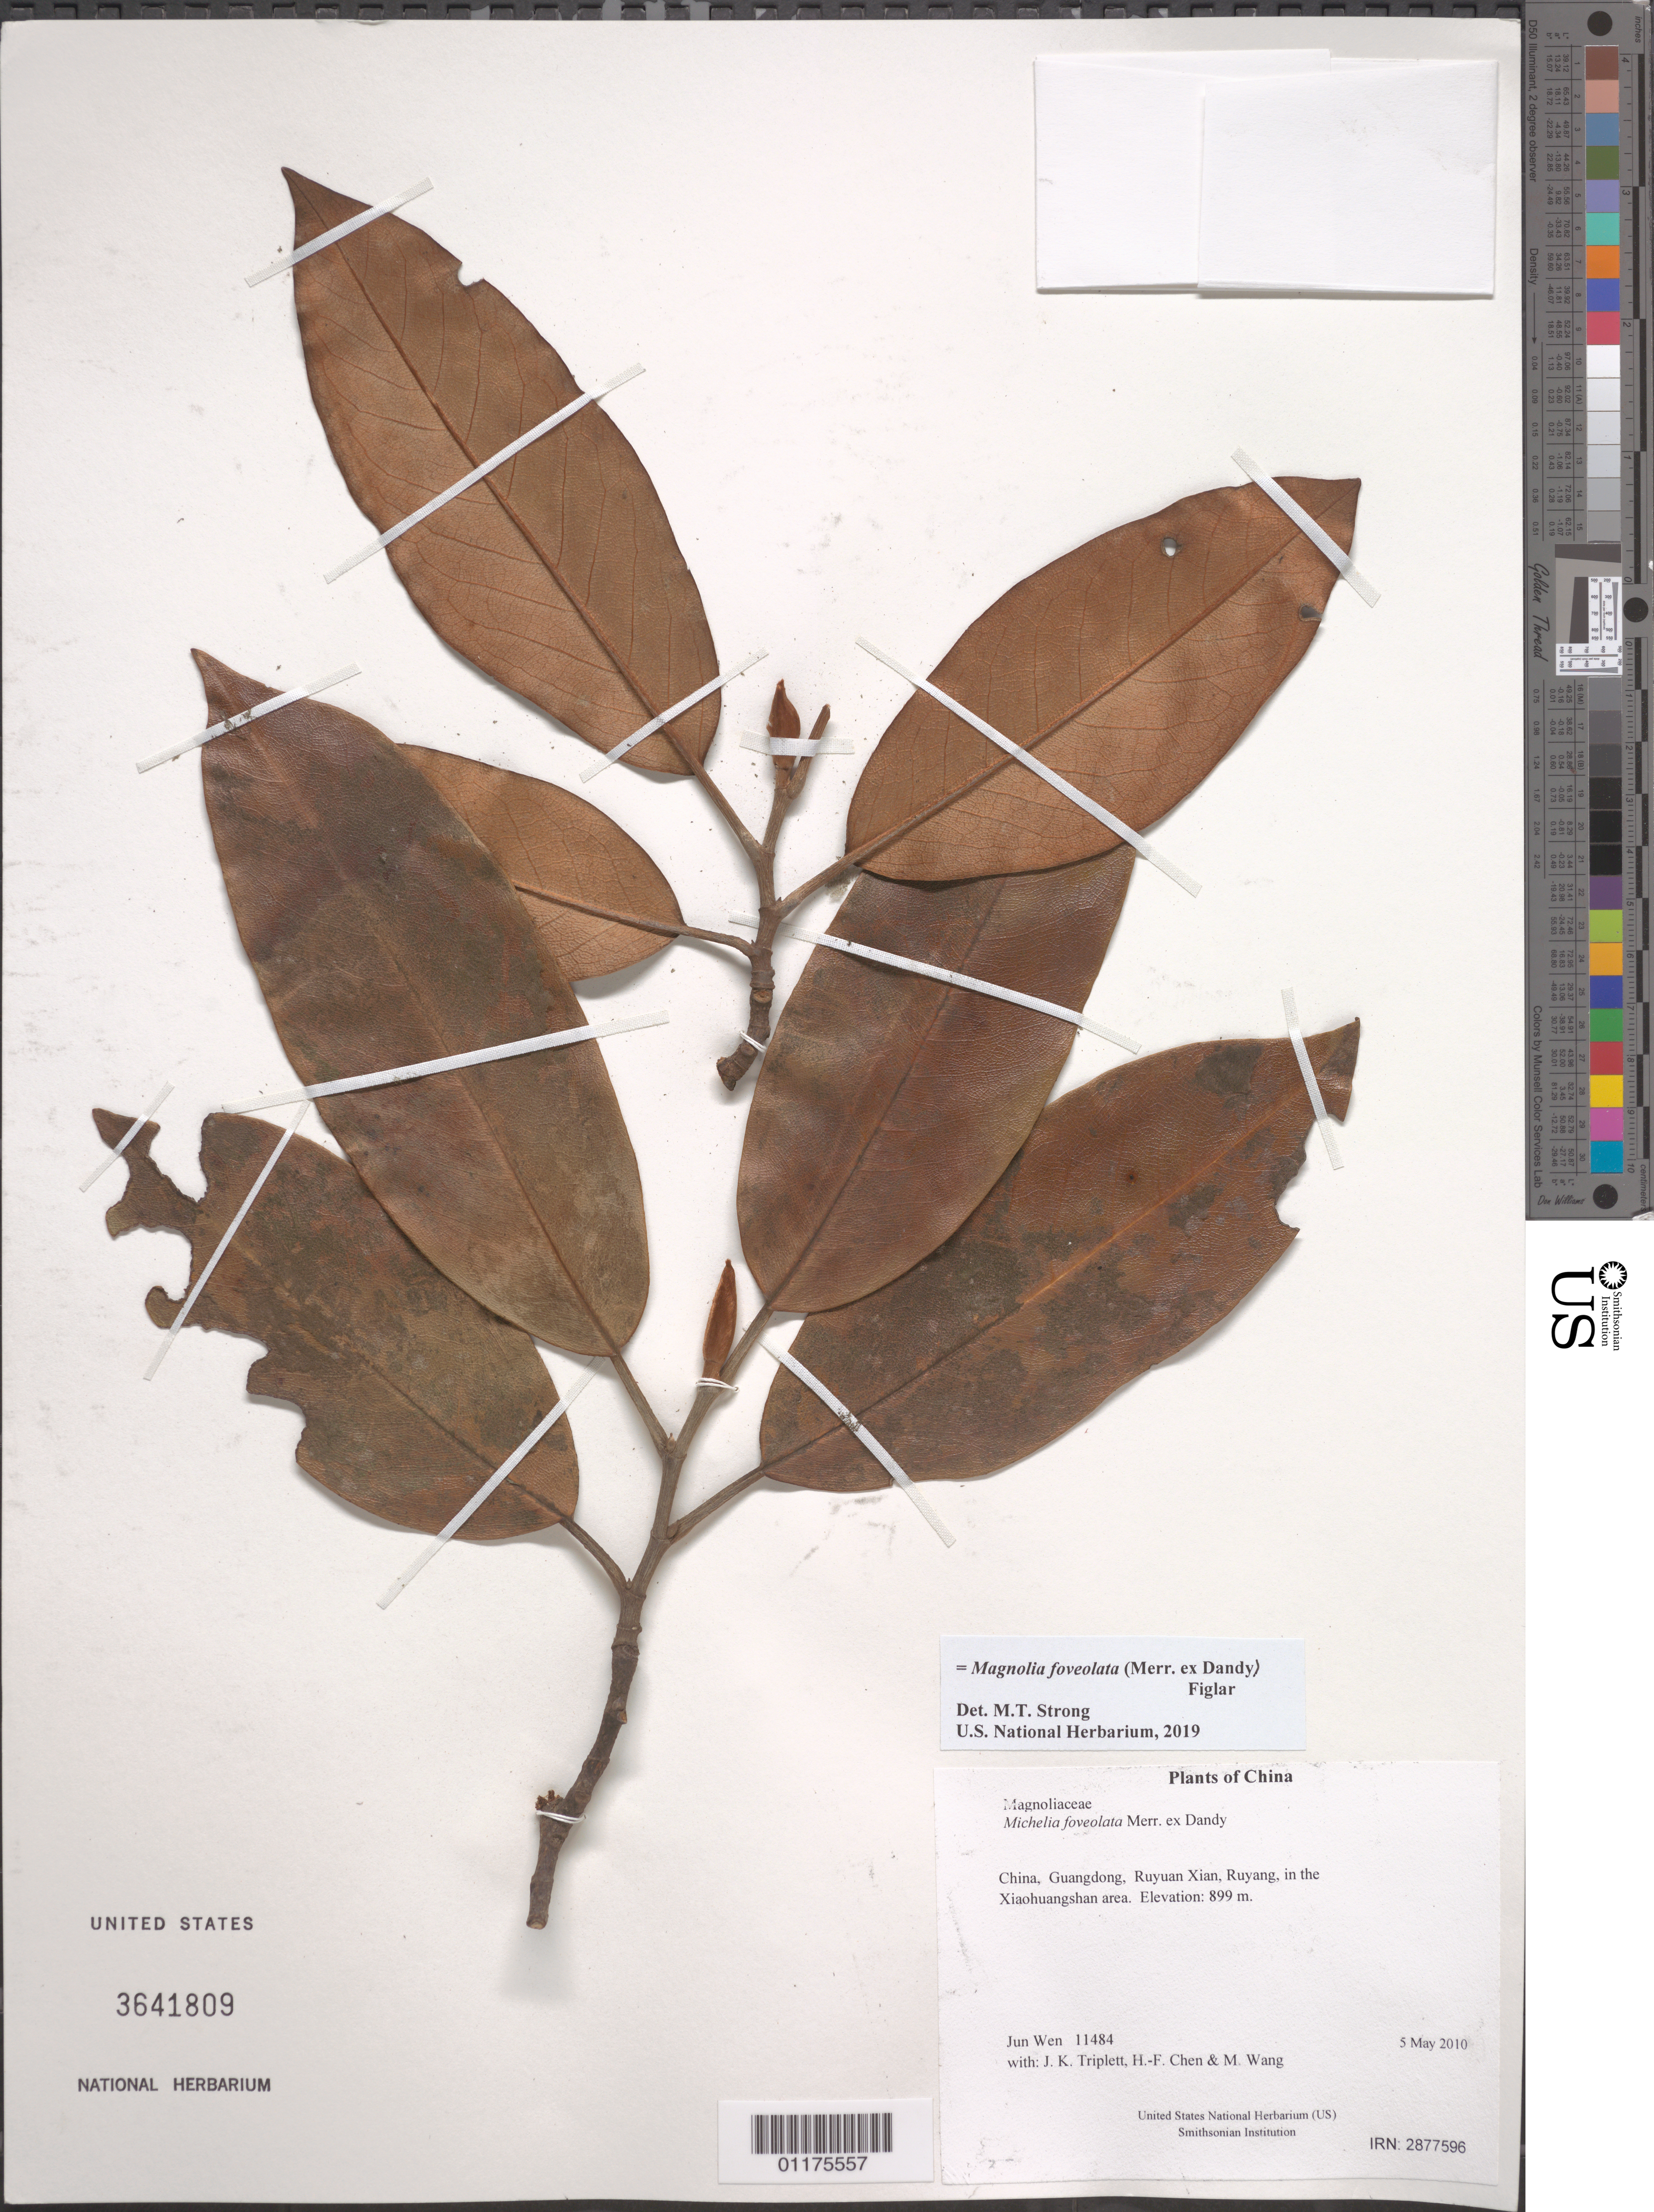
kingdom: Plantae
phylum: Tracheophyta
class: Magnoliopsida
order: Magnoliales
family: Magnoliaceae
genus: Magnolia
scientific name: Magnolia foveolata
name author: (Merr. ex Dandy) Figlar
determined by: Strong, Mark T., (BOT), Smithsonian Institution - National Museum of Natural History (UNITED STATES)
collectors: J. Wen, J. K. Triplett, H.-F. Chen & M. Wang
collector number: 11484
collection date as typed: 5 May 2010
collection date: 2010-05-05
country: China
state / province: Guangdong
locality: Ruyuan Xian, Ruyang, in the Xiaohuangshan area.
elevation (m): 899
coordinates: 24 54.721 N, 113 02.326 E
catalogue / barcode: US 3641809